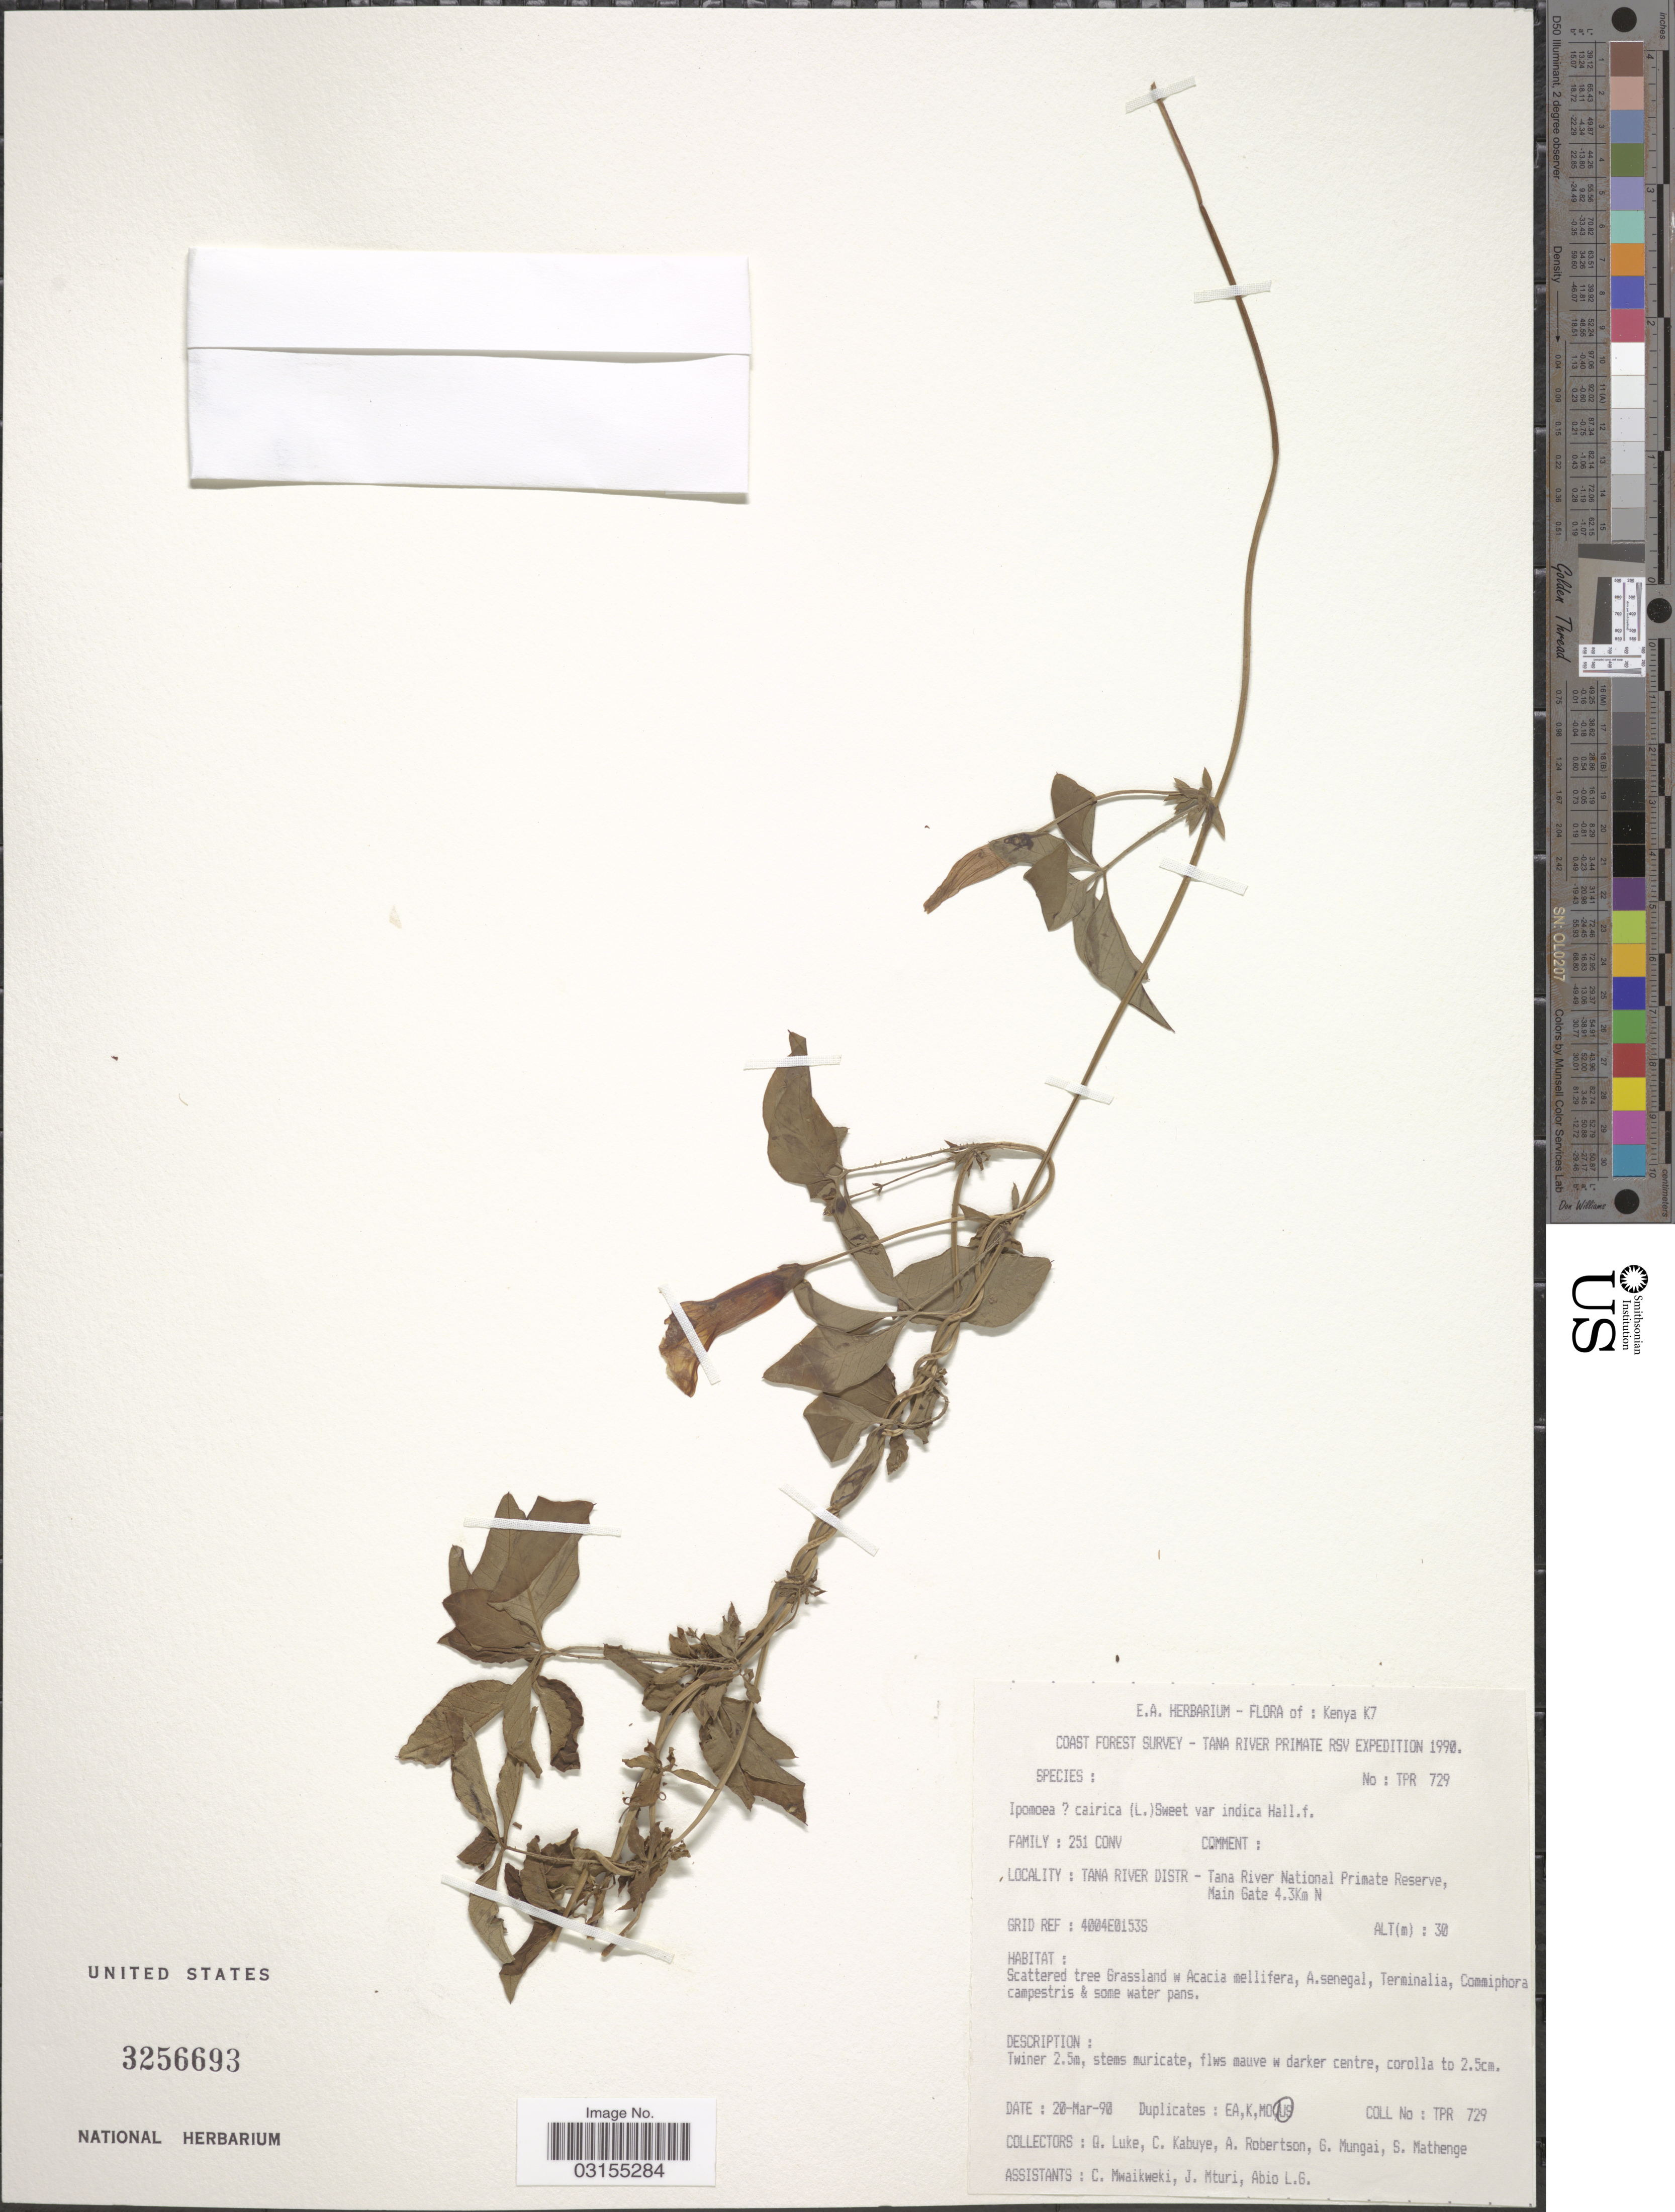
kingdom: Plantae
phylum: Tracheophyta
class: Magnoliopsida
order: Solanales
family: Convolvulaceae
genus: Ipomoea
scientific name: Ipomoea sp.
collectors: Q. Luke, C. Kabuye, A. Robertson, G. Mungai & et al.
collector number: TPR729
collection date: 1990-03-20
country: Kenya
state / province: Tana River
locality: Tana River Distr - Tana River National Primate Reserve, Main Gate 4.3Km N. Grid Ref: 4004E0153S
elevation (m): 30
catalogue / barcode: US 3256693